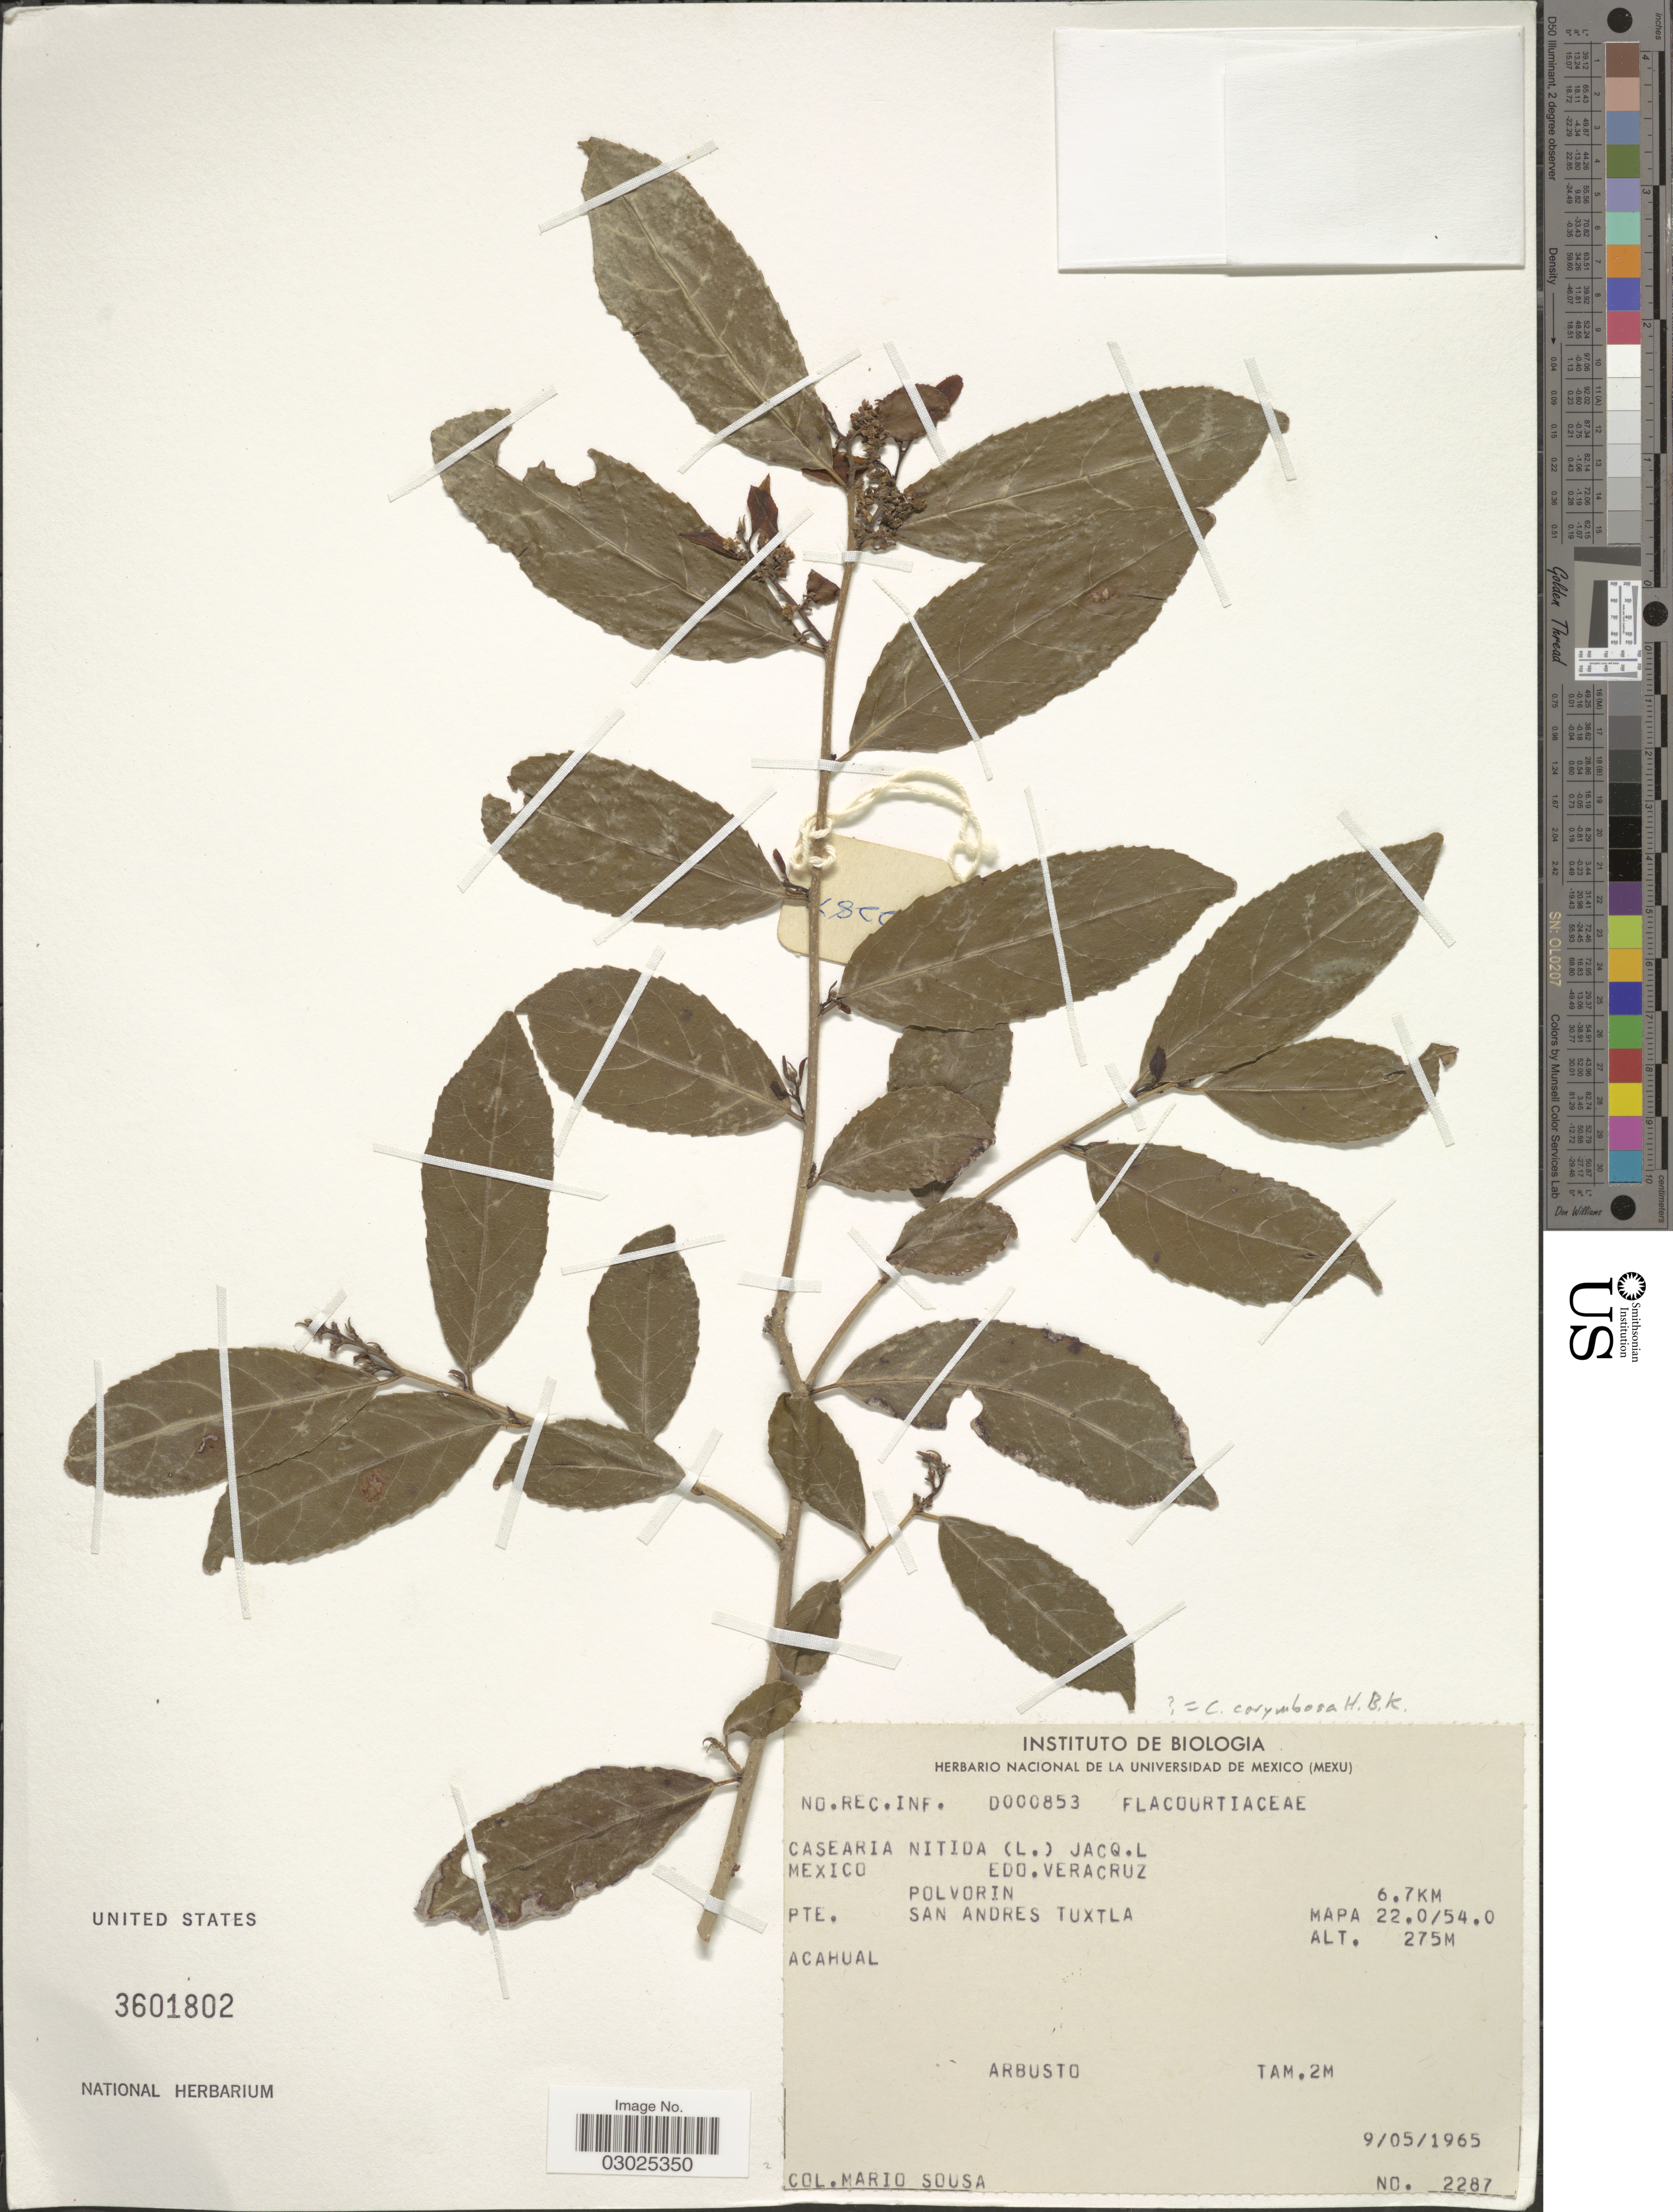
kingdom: Plantae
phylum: Tracheophyta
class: Magnoliopsida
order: Malpighiales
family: Salicaceae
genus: Casearia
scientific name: Casearia corymbosa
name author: Kunth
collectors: M. Sousa S.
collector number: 2287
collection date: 1965-05-09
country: Mexico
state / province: Veracruz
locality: Edo. Veracruz. Polvorin 6.7 Km Pte. San Andres Tuxtla Mapa 22.0/54.0.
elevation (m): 275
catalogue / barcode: US 3601802